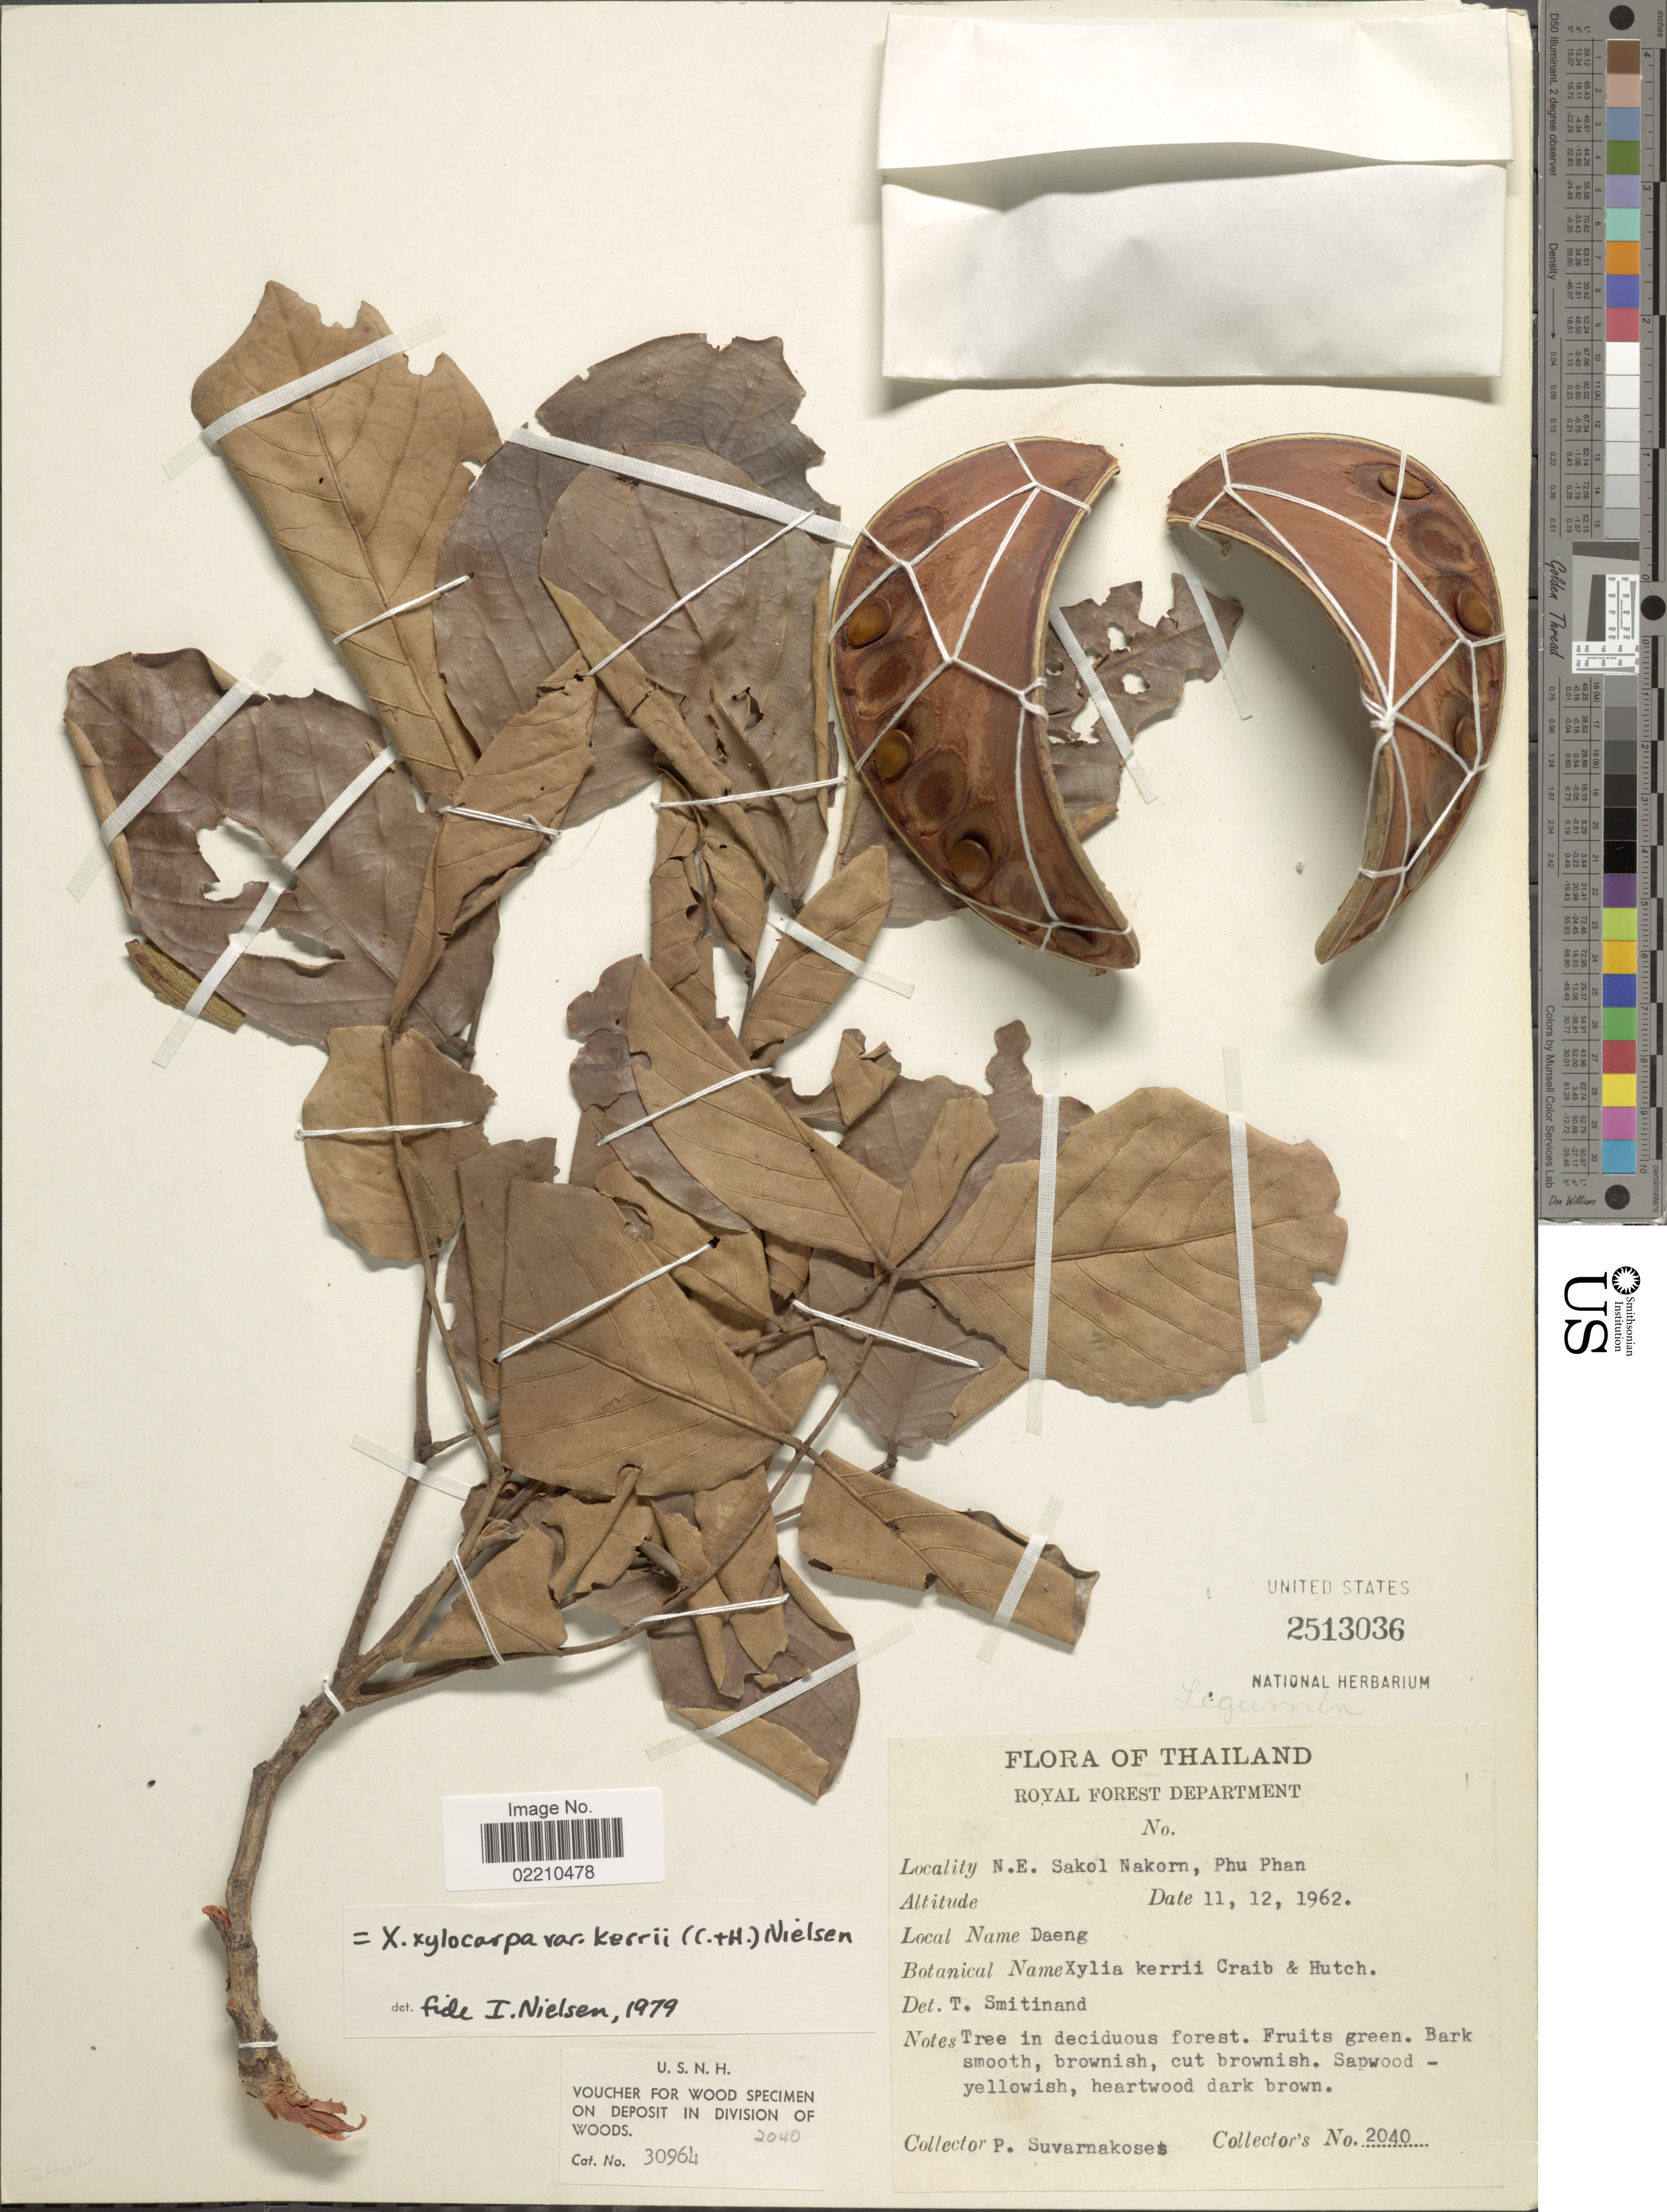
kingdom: Plantae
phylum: Tracheophyta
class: Magnoliopsida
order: Fabales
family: Fabaceae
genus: Xylia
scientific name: Xylia xylocarpa var. kerrii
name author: (Craib & Hutch.) I.C. Nielsen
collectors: P. Suvarnakese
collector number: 2040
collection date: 1962-12-11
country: Thailand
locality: Royal Forest Department, N.E. Sakol Nakorn, Phu Phan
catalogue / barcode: US 2513036